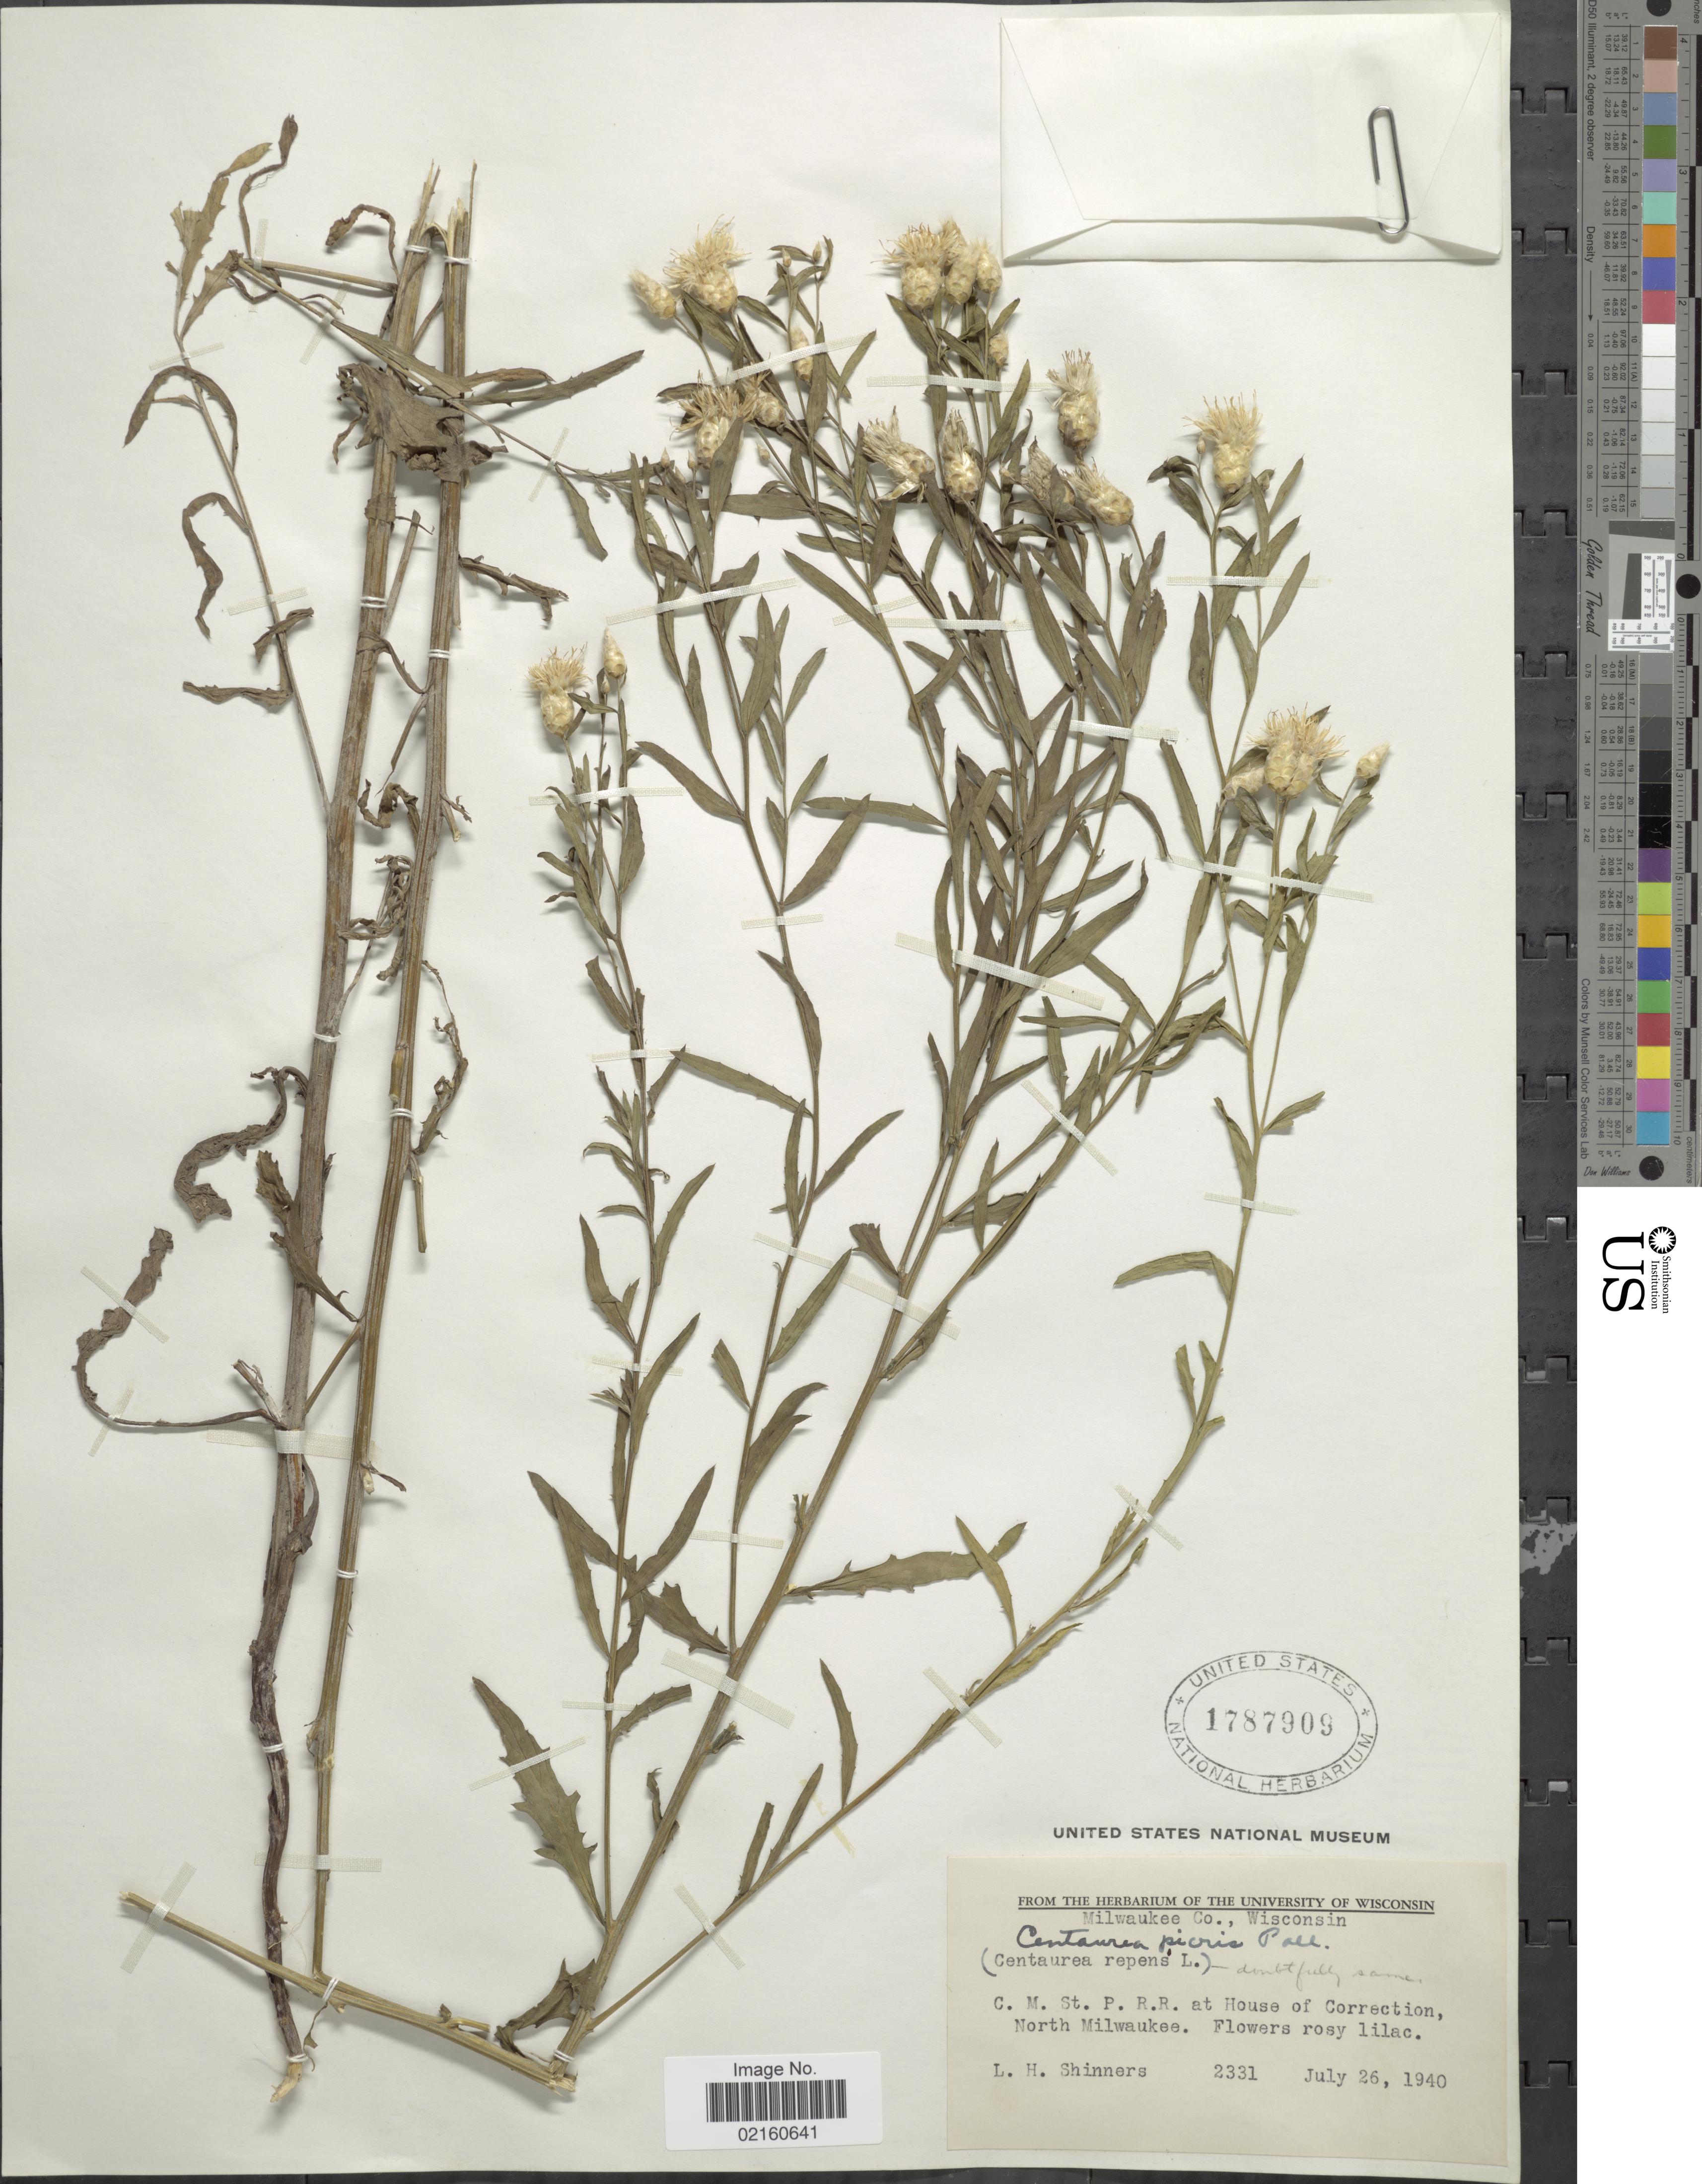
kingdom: Plantae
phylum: Tracheophyta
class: Magnoliopsida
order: Asterales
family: Asteraceae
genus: Rhaponticum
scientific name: Rhaponticum repens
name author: (L.) Hidalgo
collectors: L. H. Shinners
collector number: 2331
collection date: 1940-07-26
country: United States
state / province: Wisconsin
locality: Milwaukee Co., C. M. St. P. R. R. at House of Correction, North Milwaukee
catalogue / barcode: US 1787909